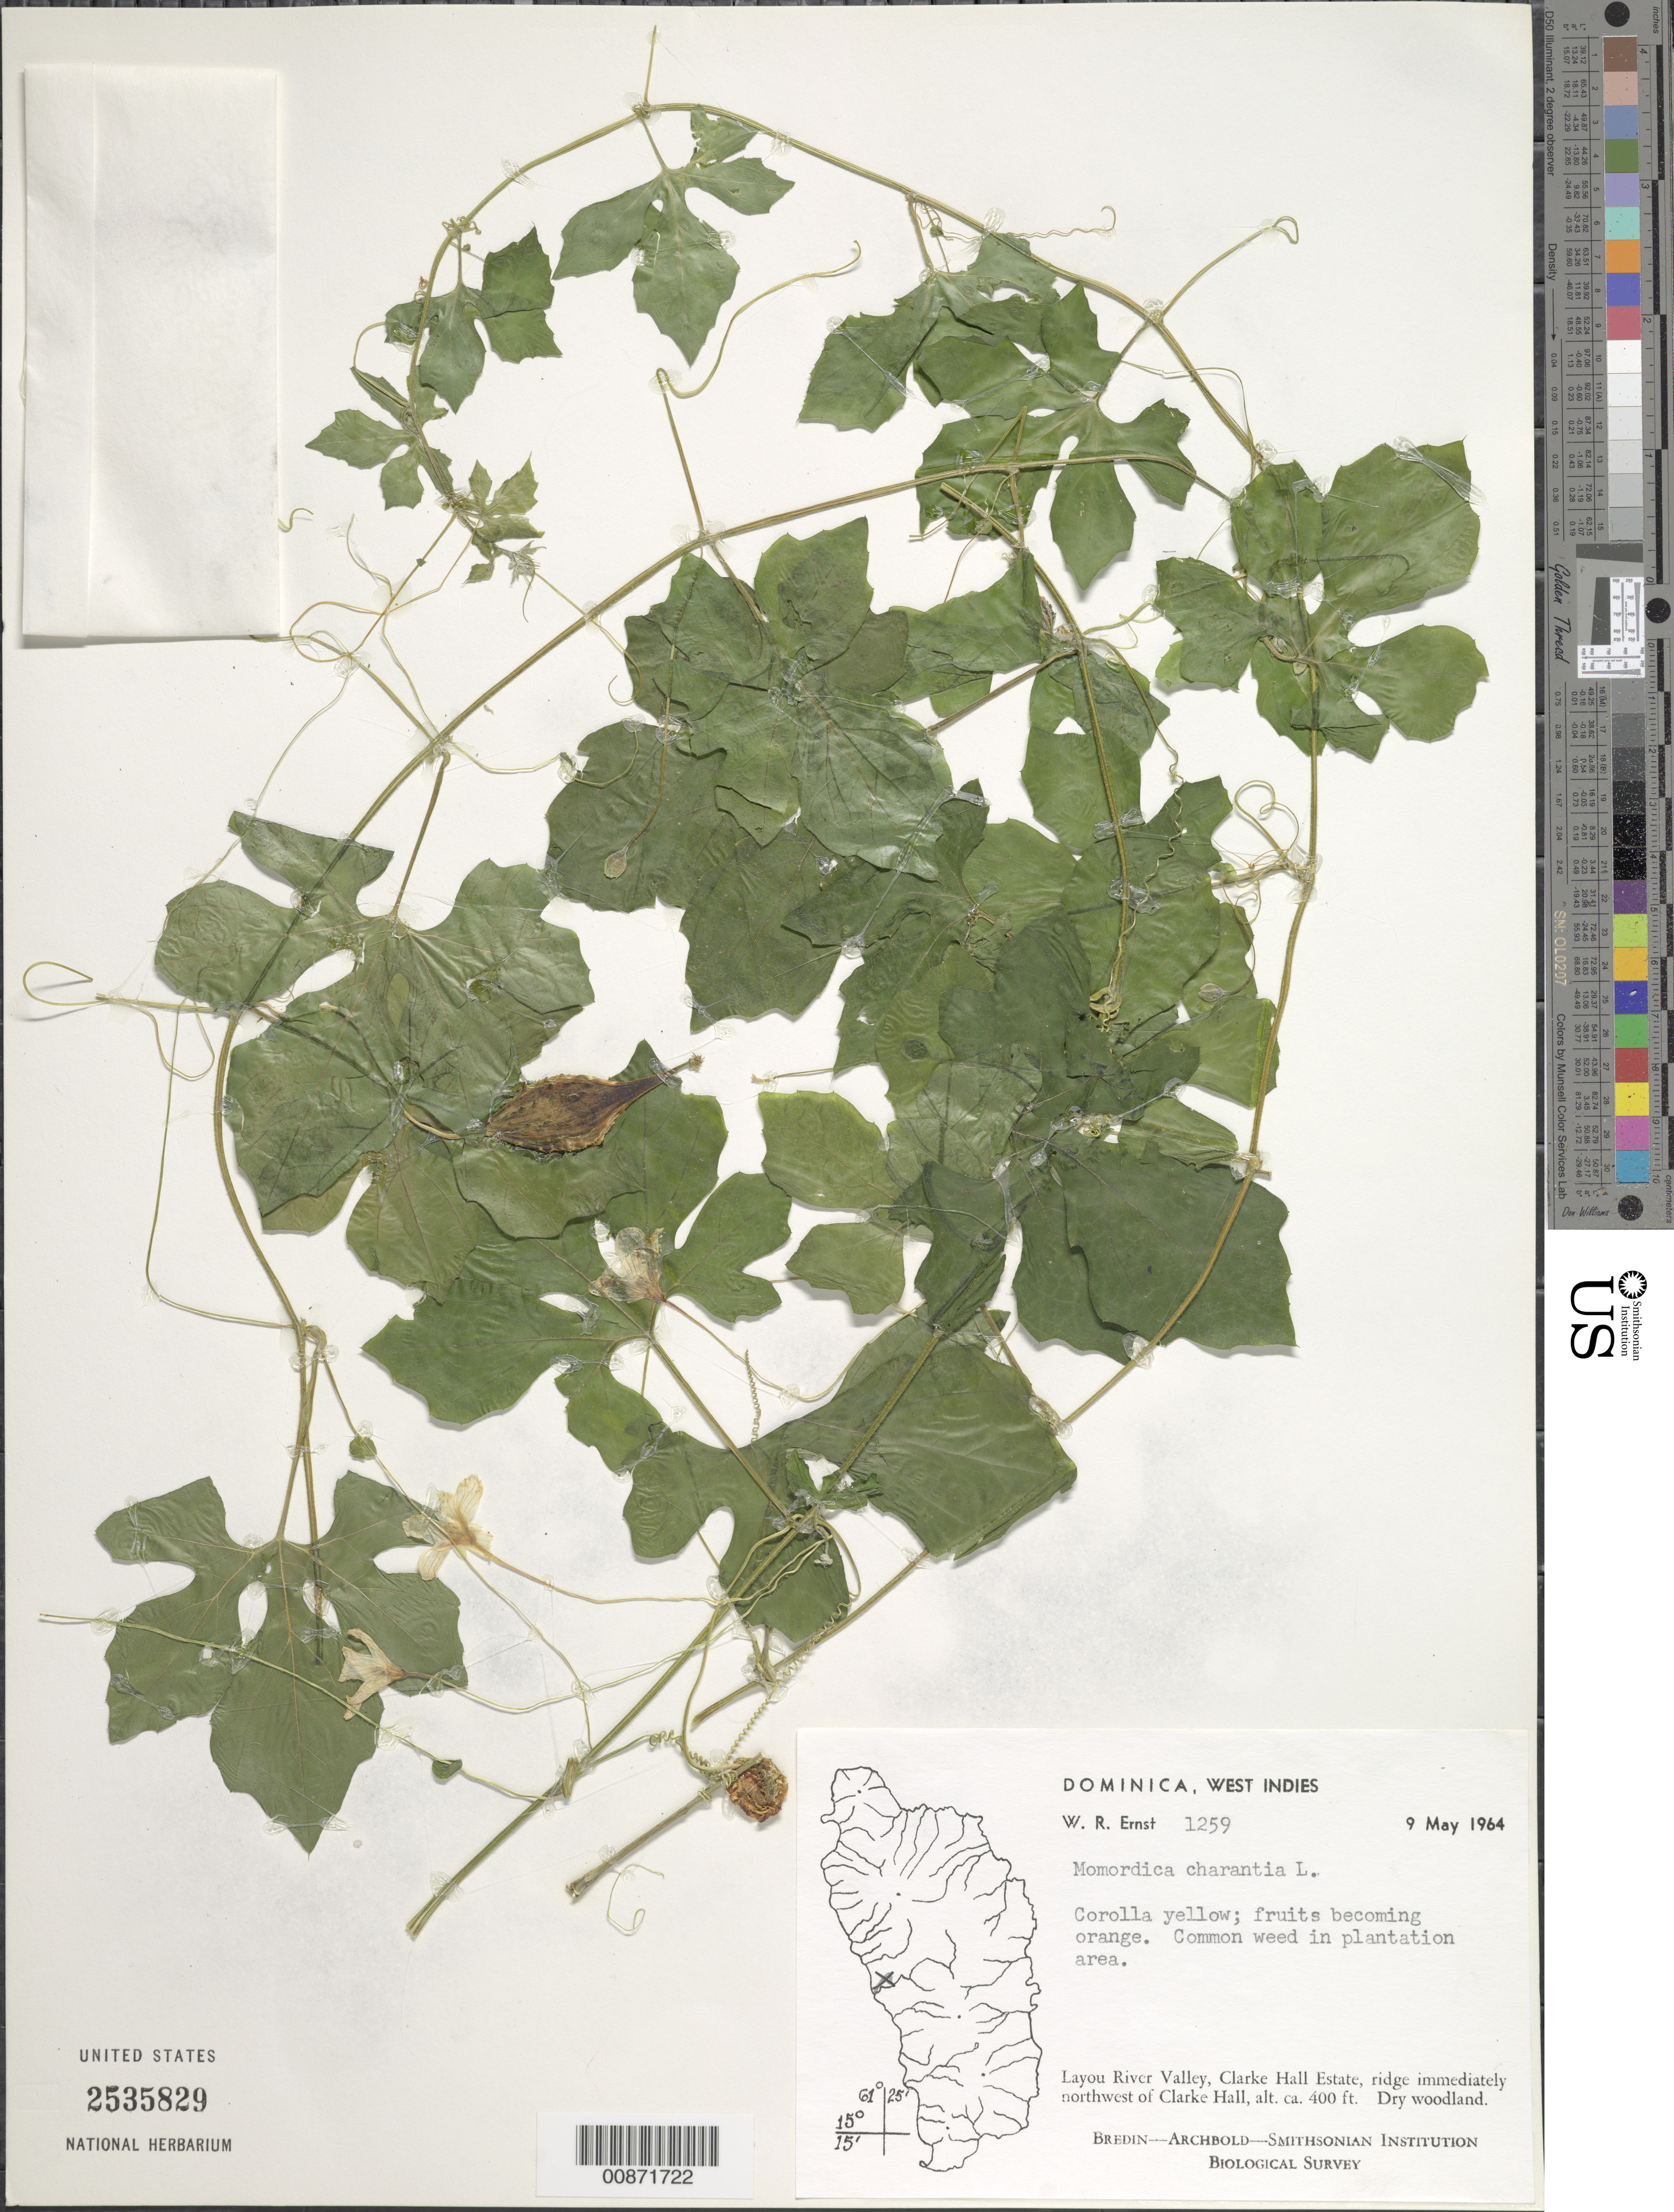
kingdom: Plantae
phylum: Tracheophyta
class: Magnoliopsida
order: Cucurbitales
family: Cucurbitaceae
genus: Momordica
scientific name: Momordica charantia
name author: L.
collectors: W. R. Ernst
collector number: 1259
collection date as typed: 09 May 1964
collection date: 1964-05-09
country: Dominica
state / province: St. Joseph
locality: Layou River Valley, Clarke Hall Estate, ridge immediately northwest of Clarke Hall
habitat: Dry woodland in plantation area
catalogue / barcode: US 2535829